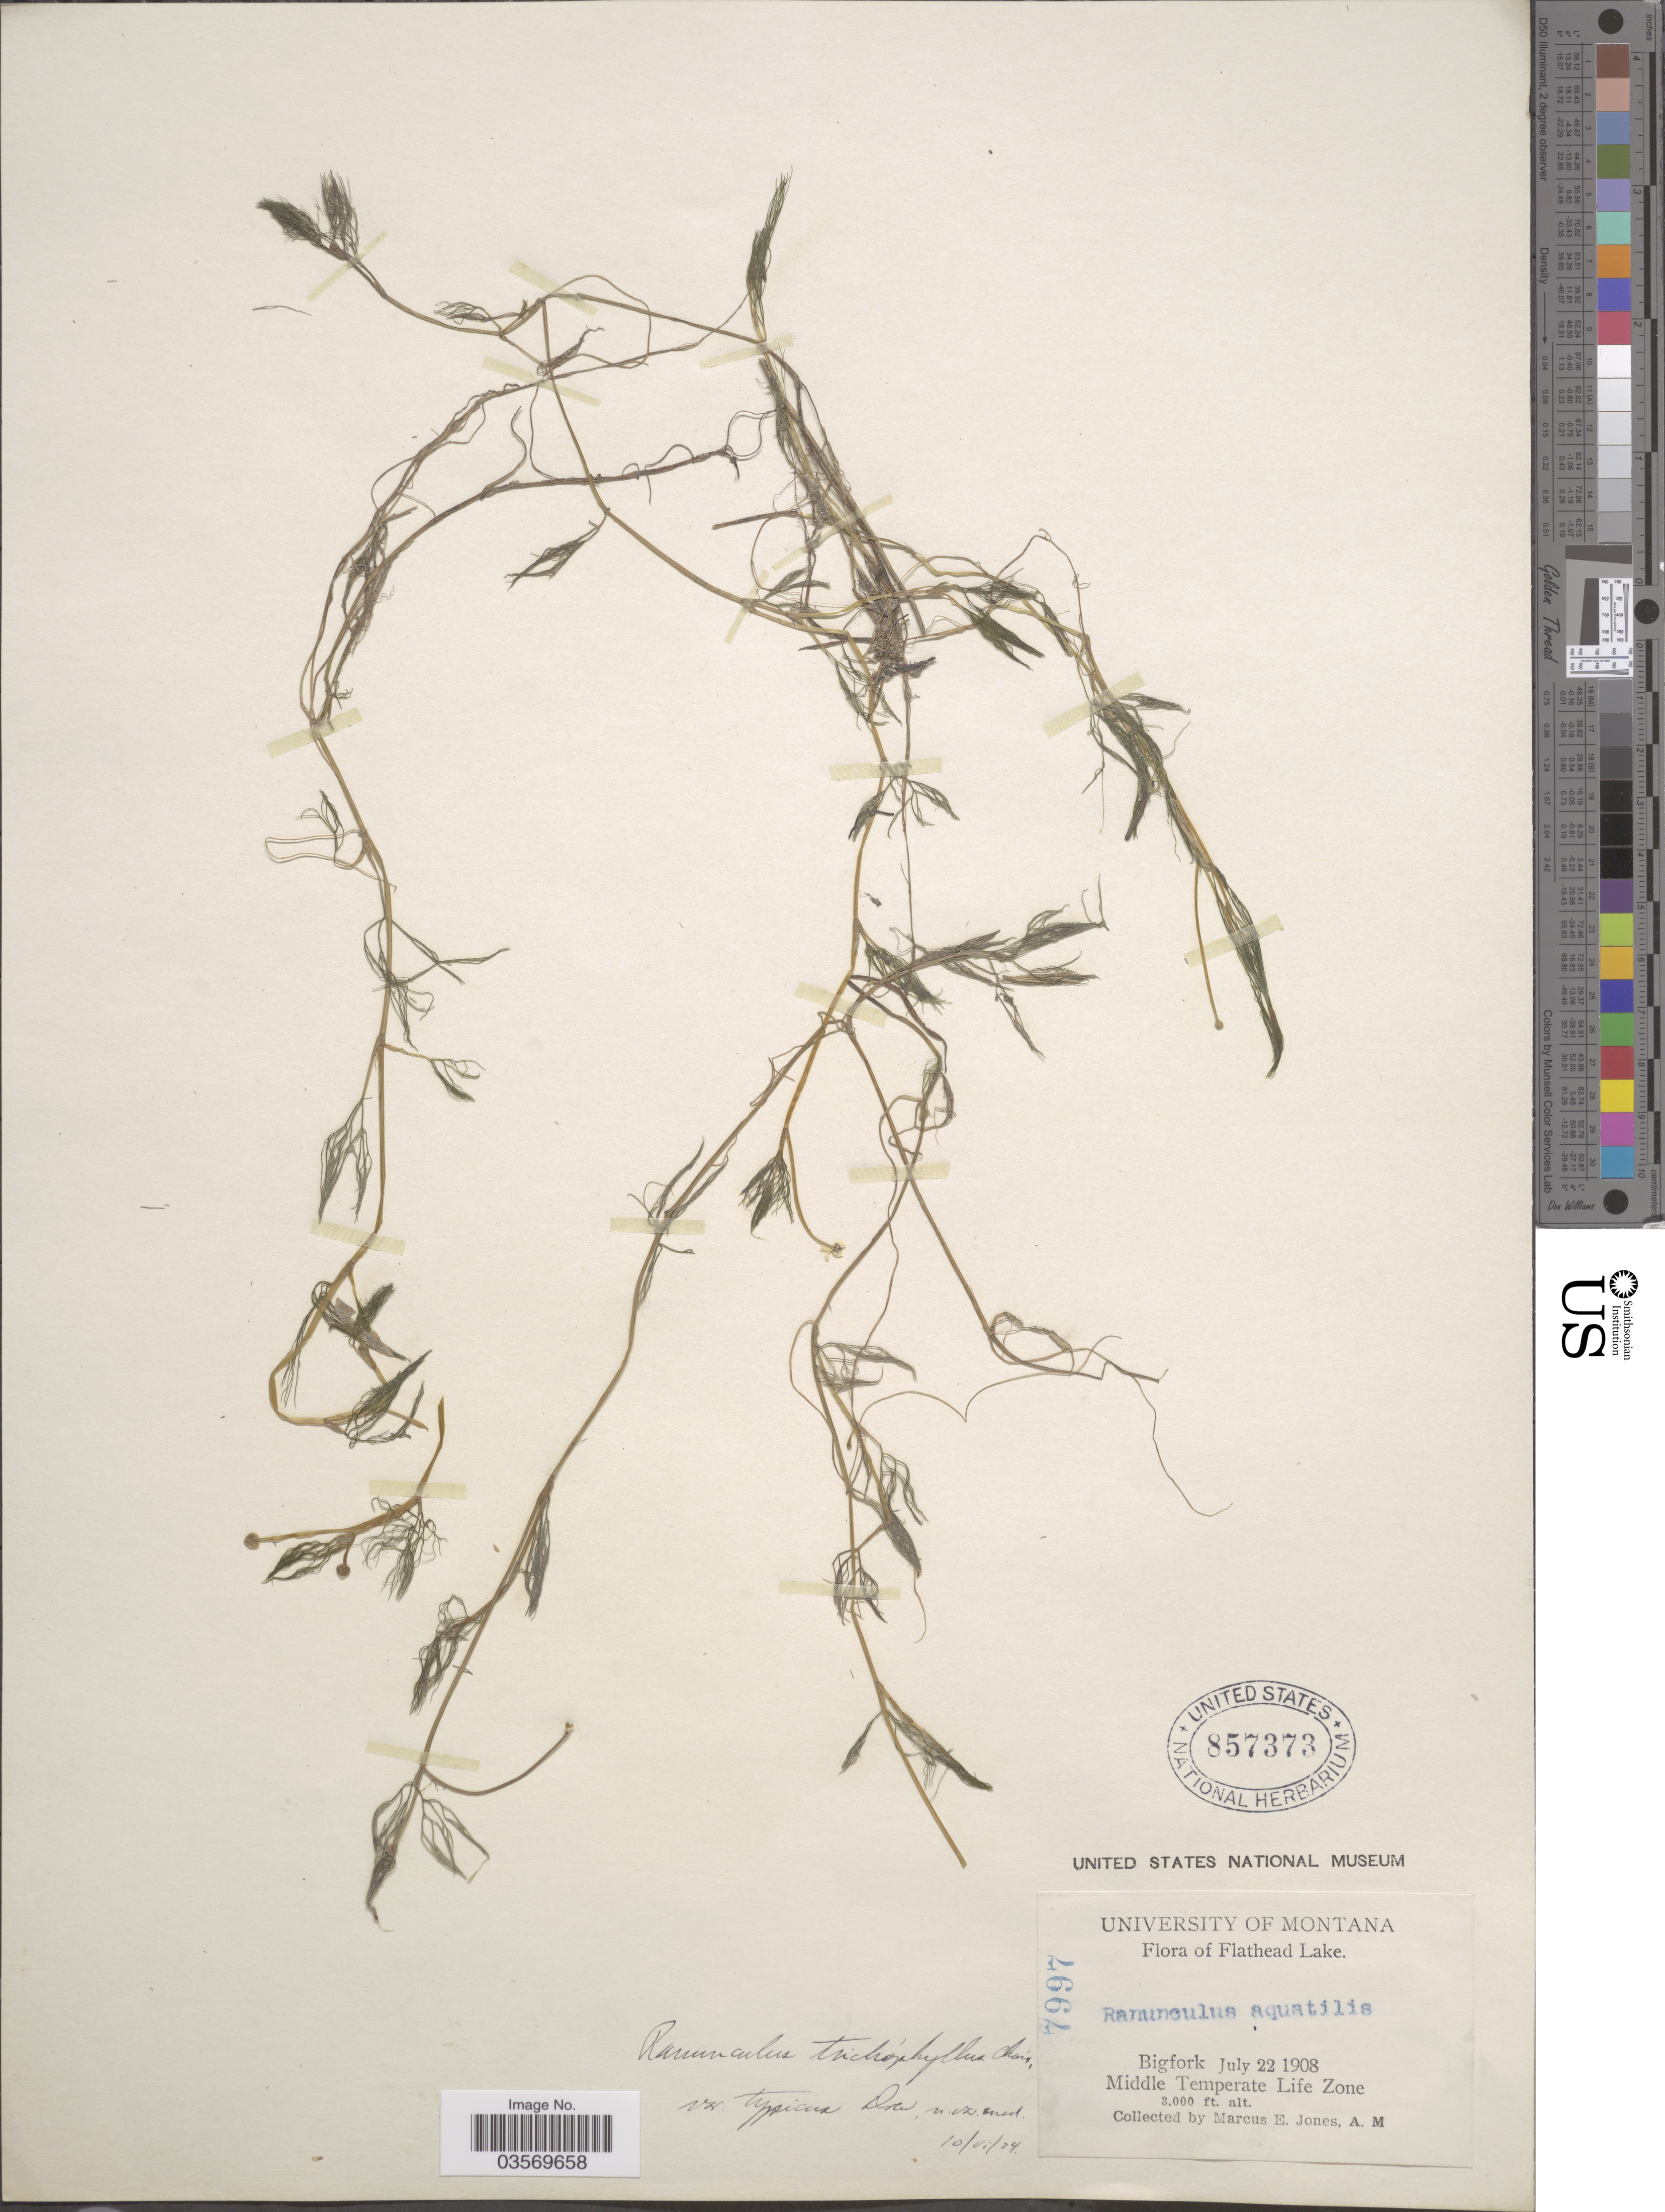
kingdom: Plantae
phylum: Tracheophyta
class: Magnoliopsida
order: Ranunculales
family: Ranunculaceae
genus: Ranunculus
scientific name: Ranunculus trichophyllus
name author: Chaix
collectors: M. E. Jones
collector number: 7997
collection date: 1908-07-22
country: United States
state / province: Montana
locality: Flathead Lake. Bigfork. Middle Temperate Life Zone.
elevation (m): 914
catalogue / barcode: US 857373